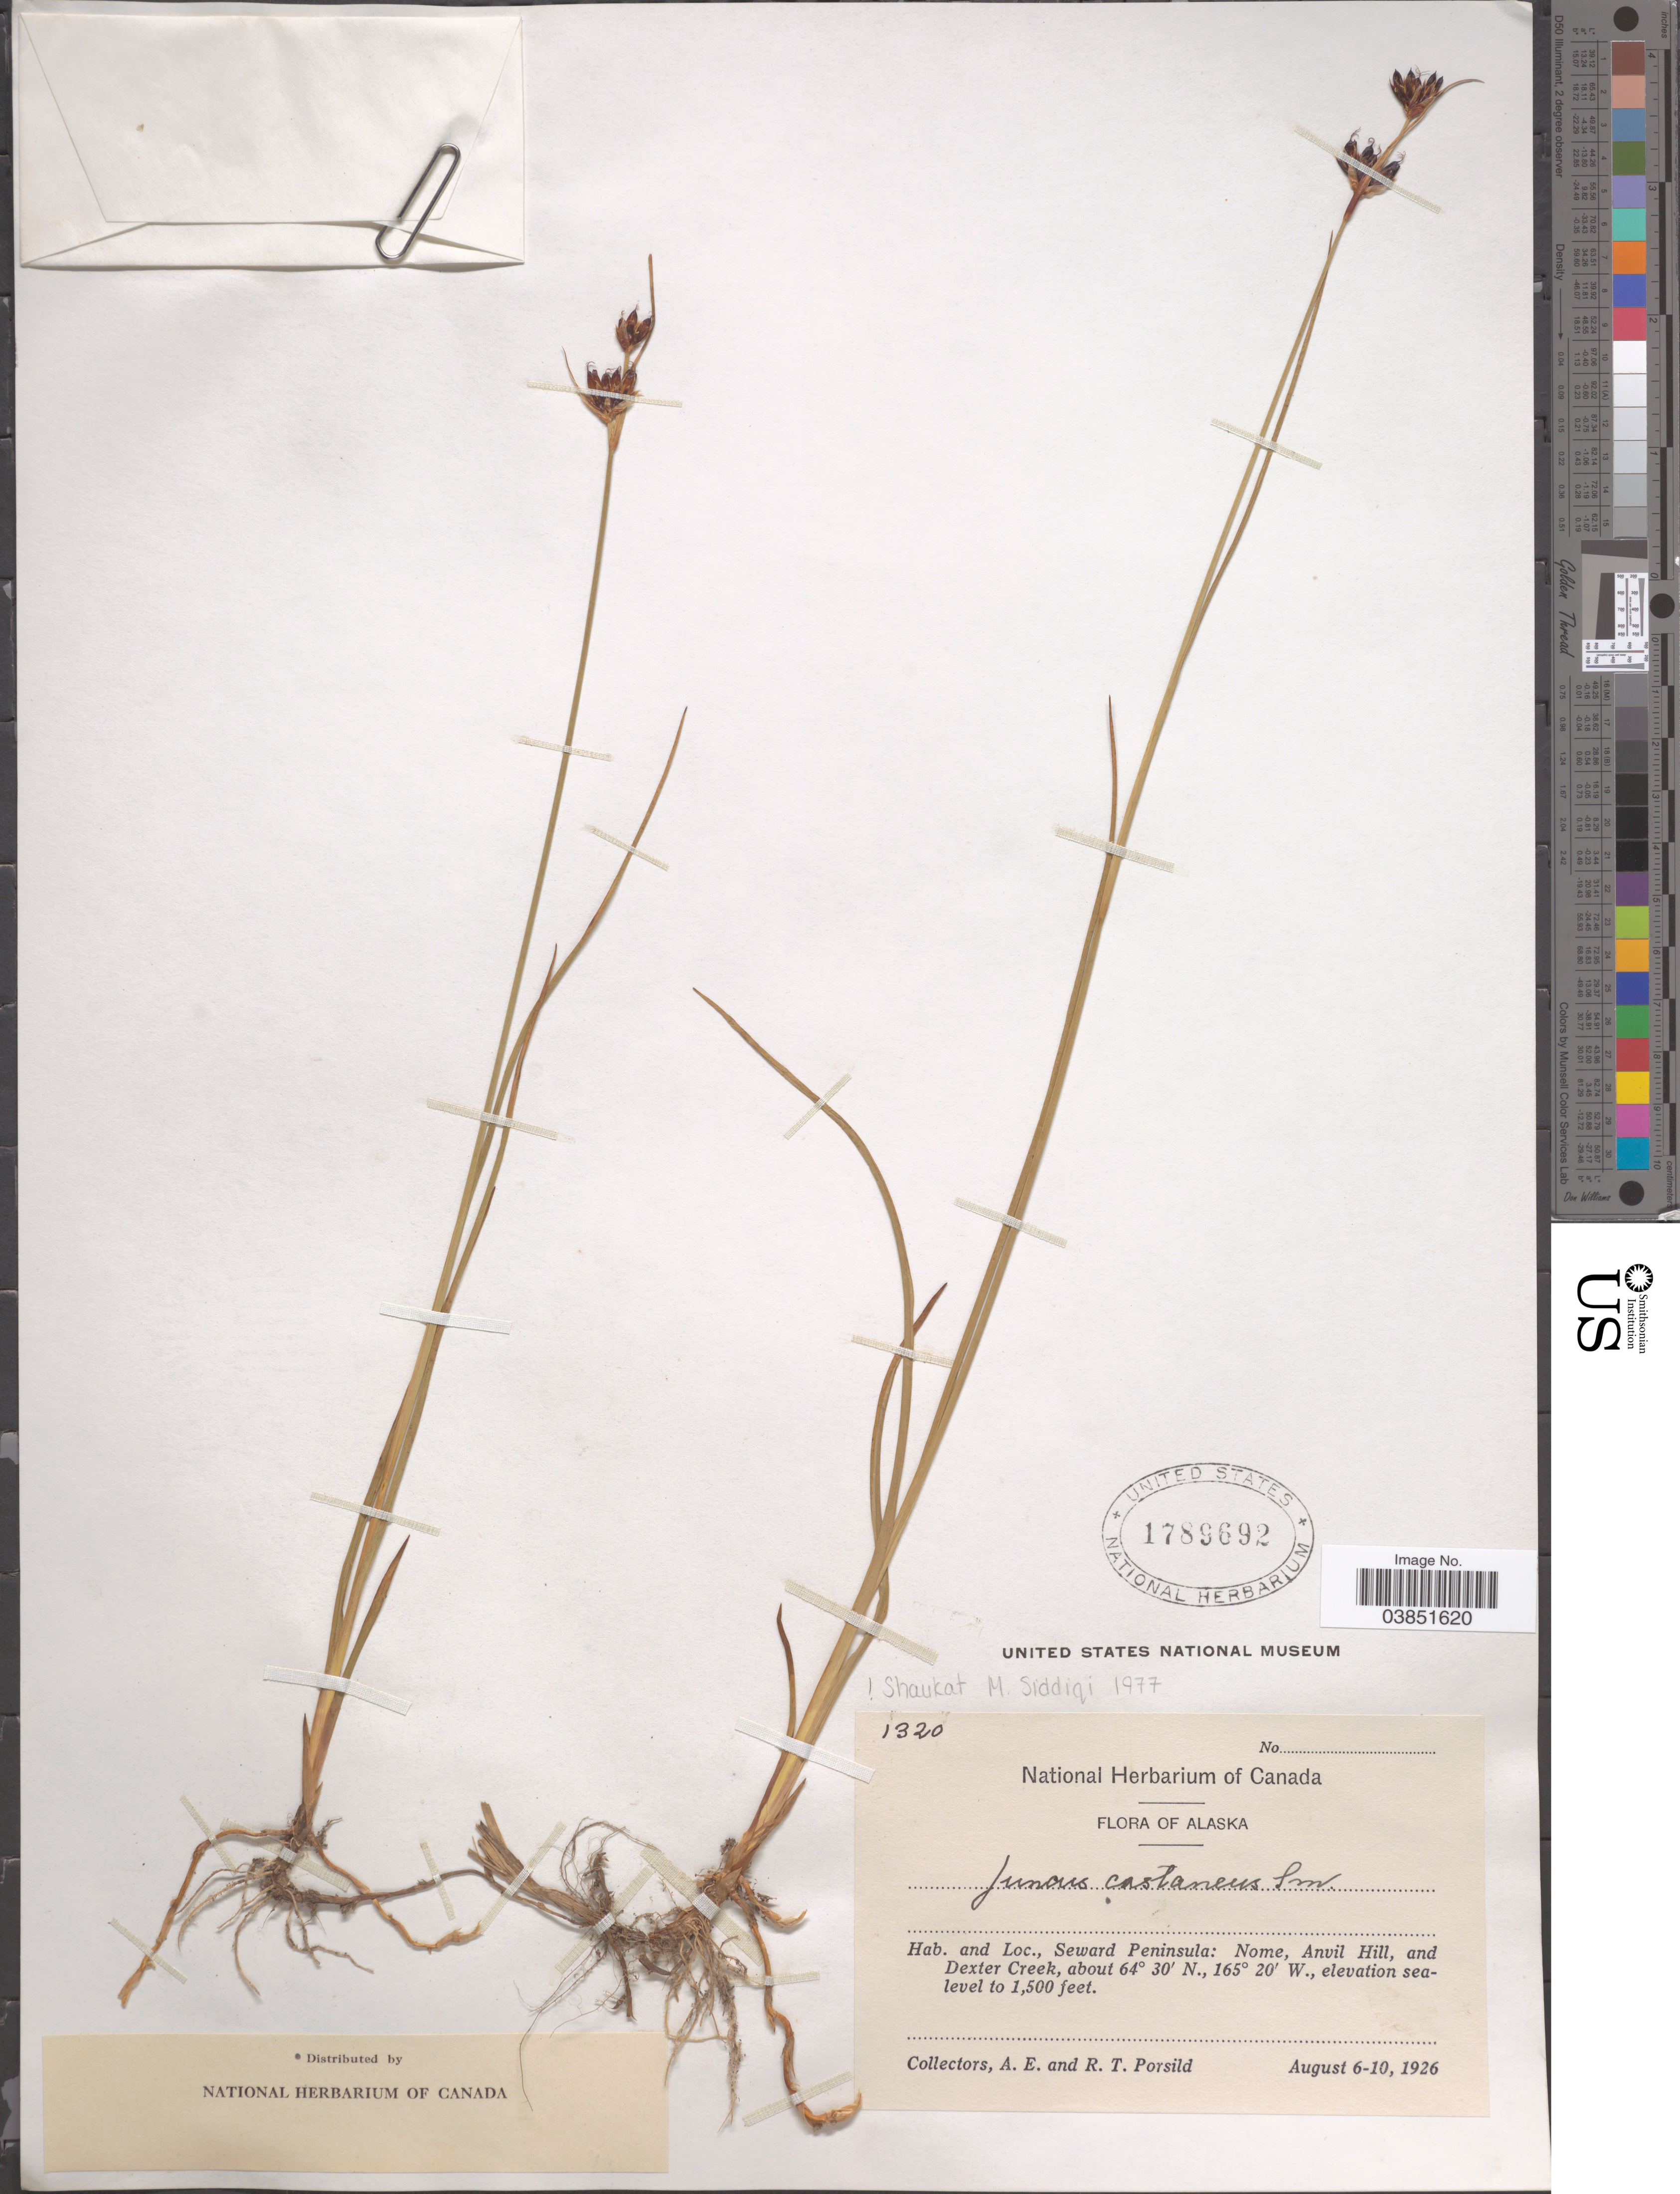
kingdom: Plantae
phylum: Tracheophyta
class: Liliopsida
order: Poales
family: Juncaceae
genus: Juncus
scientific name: Juncus castaneus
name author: Sm.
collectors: A. E. Porsild & R. T. Porsild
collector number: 1320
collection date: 1926-08-06/1926-08-10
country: United States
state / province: Alaska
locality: Seward Peninsula: Nome, Anvil Hill, and Dexter Creek.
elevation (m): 457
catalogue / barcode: US 1789692